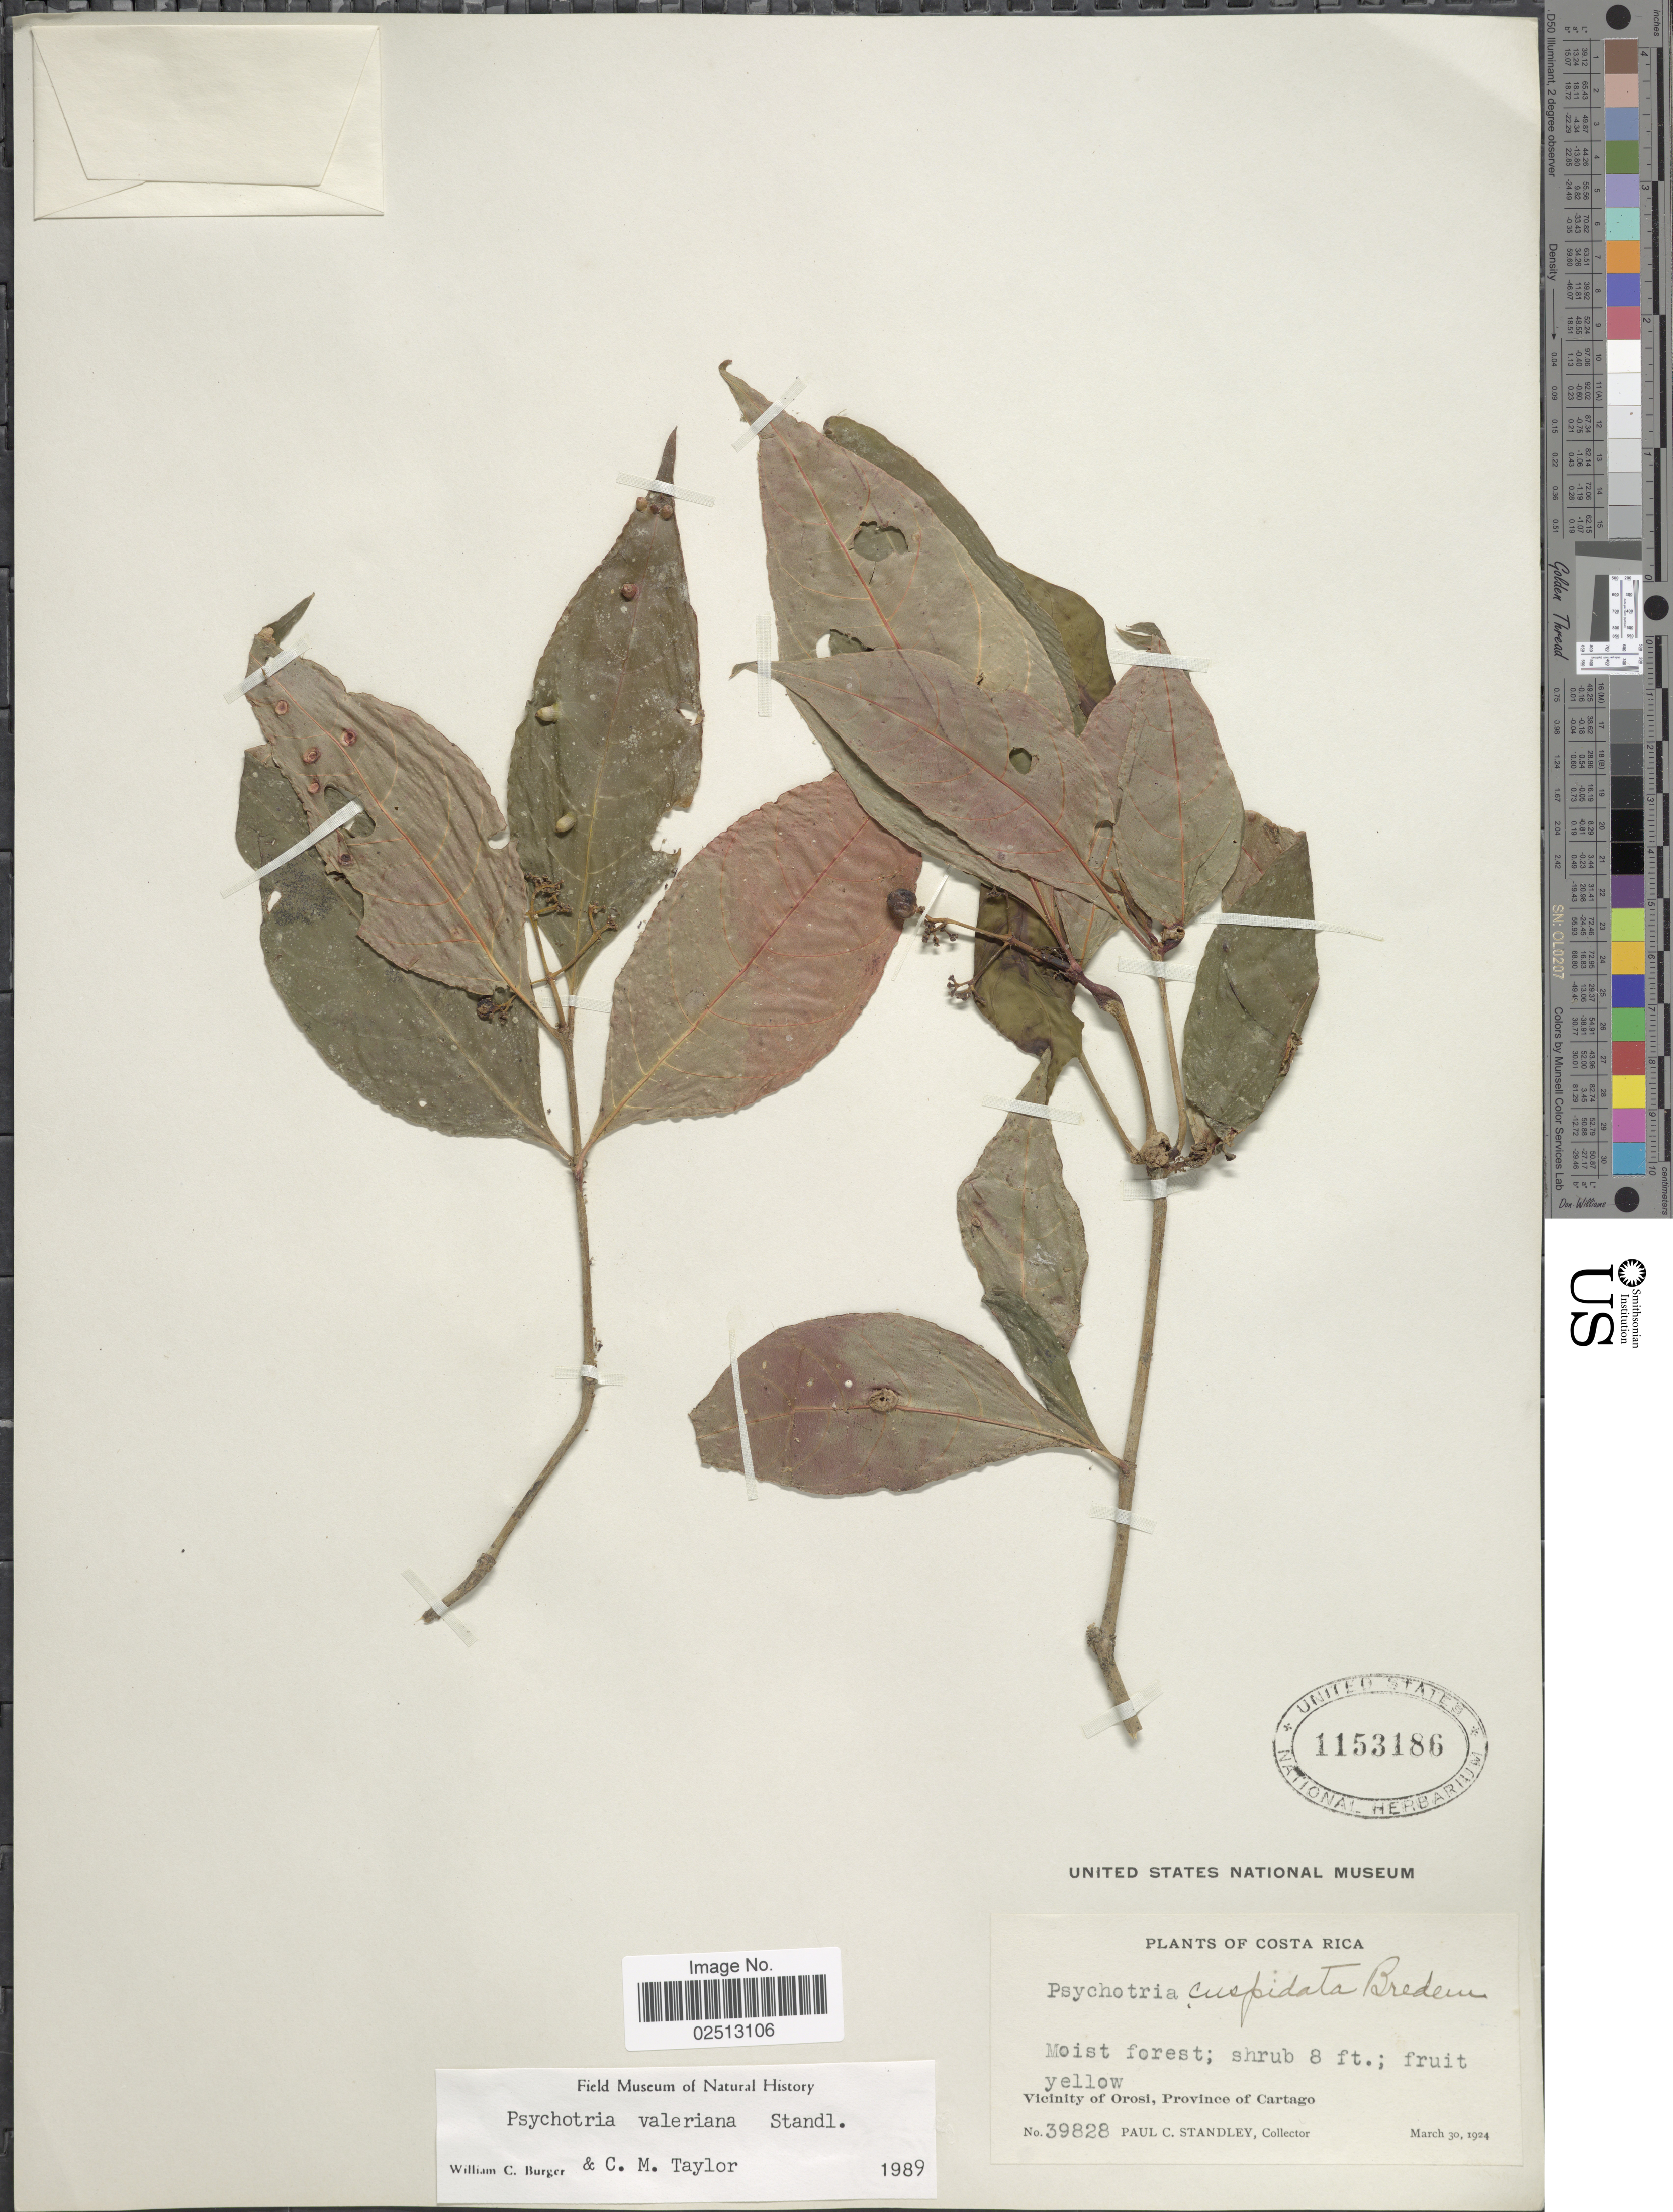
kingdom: Plantae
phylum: Tracheophyta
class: Magnoliopsida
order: Gentianales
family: Rubiaceae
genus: Psychotria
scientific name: Psychotria valeriana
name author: Standl.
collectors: P. C. Standley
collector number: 39828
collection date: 1924-03-30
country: Costa Rica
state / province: Cartago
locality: Vicinity of Orosi, Province of Cartago.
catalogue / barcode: US 1153186